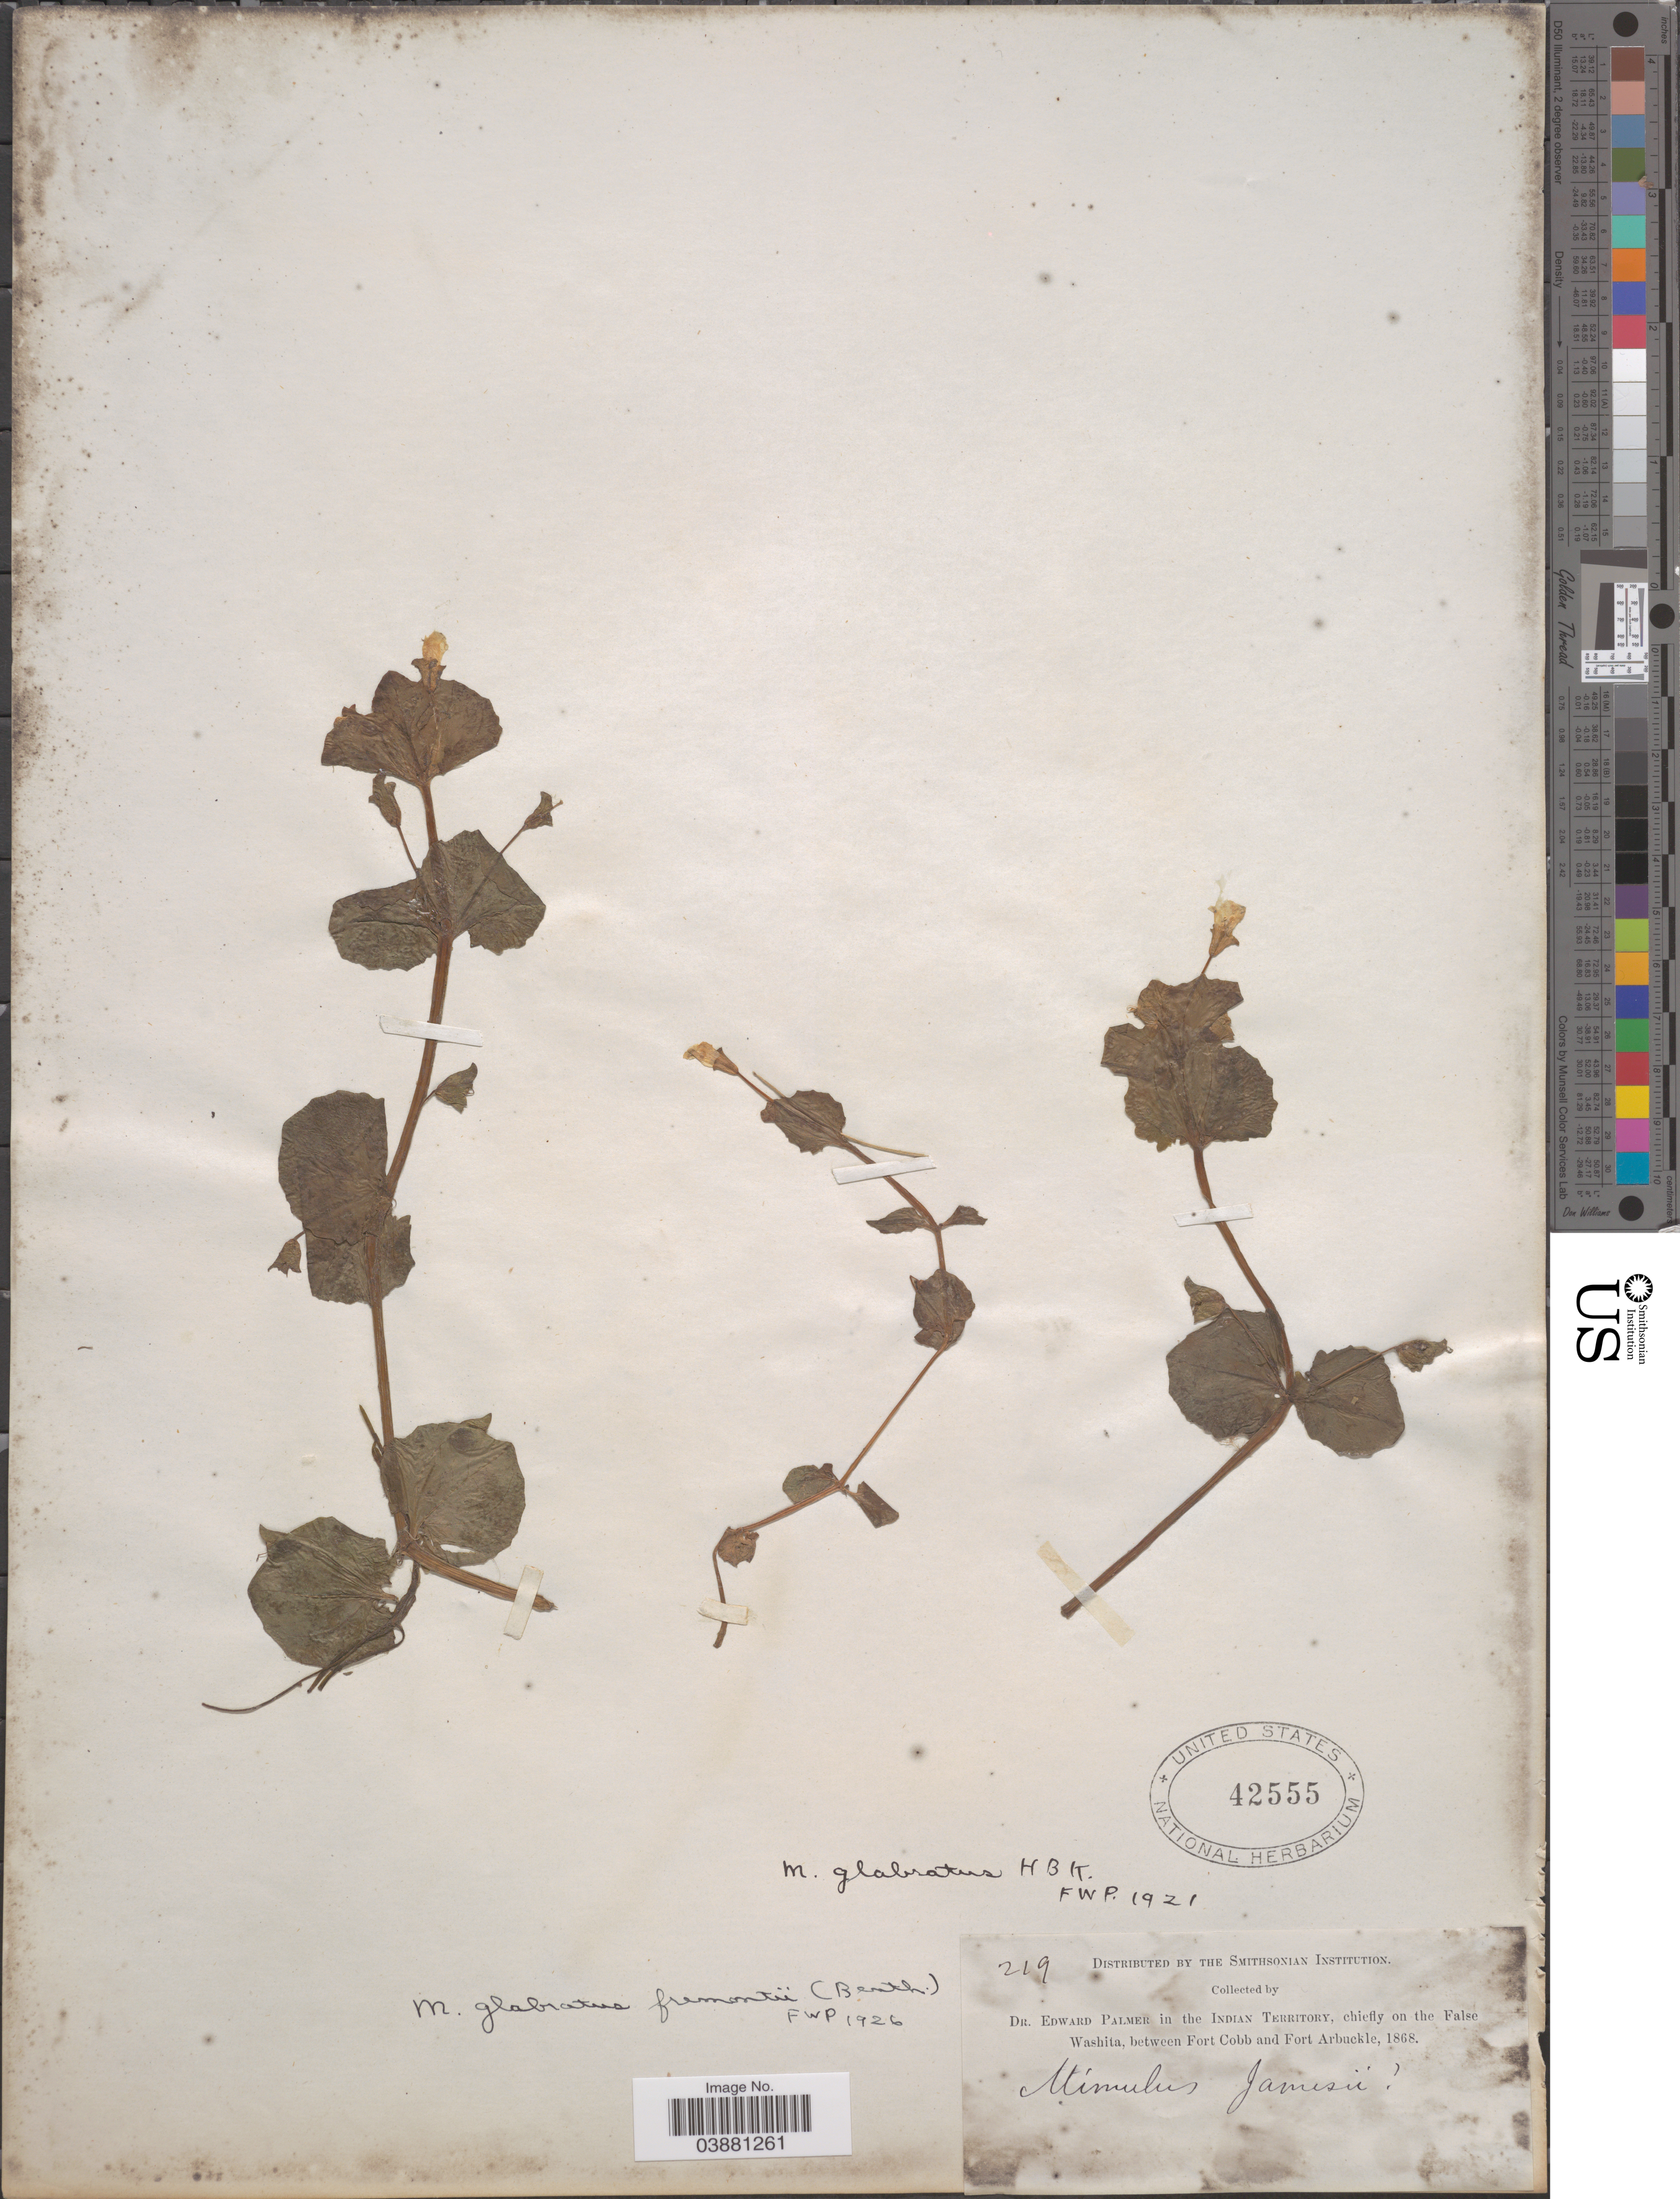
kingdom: Plantae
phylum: Tracheophyta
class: Magnoliopsida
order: Lamiales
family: Phrymaceae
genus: Mimulus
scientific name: Mimulus glabratus var. fremontii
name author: Kunth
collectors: E. Palmer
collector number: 219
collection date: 1868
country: United States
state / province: Oklahoma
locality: In the Indian Territory, chiefly on the False Washita, between Fort Cobb and Fort Arbuckle.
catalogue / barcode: US 42555